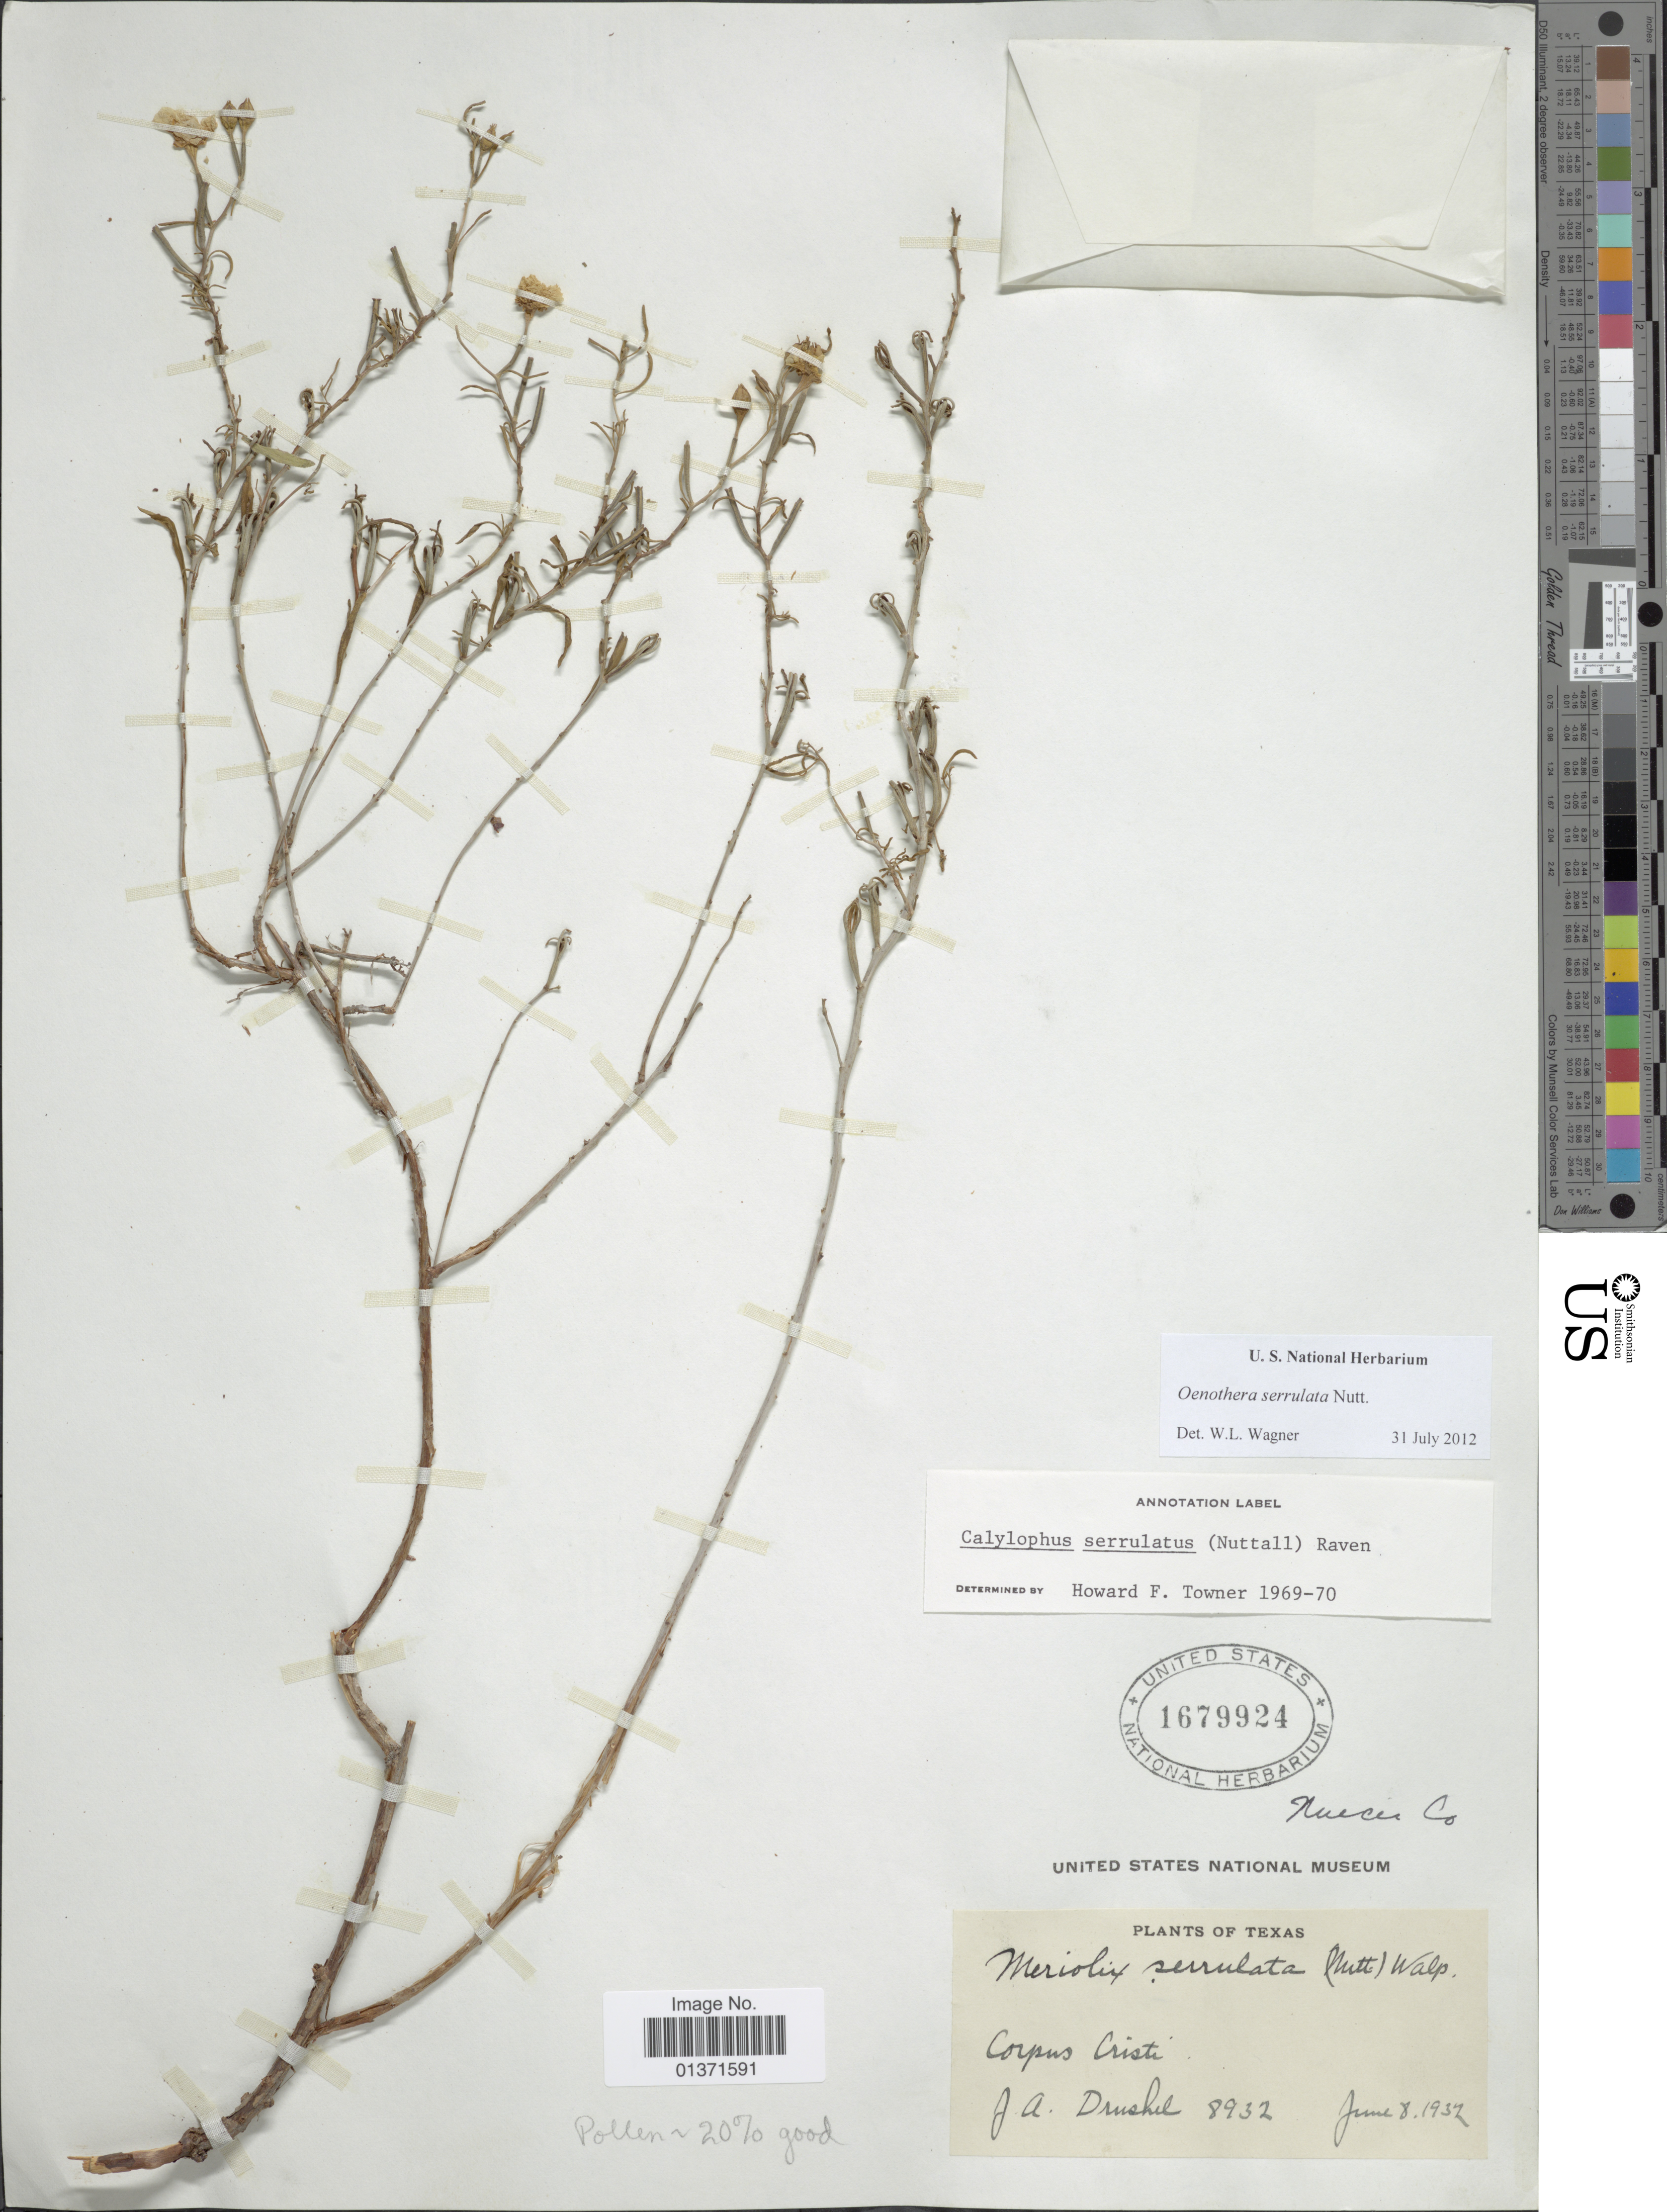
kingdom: Plantae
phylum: Tracheophyta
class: Magnoliopsida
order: Myrtales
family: Onagraceae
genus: Oenothera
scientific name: Oenothera serrulata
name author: Nutt.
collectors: J. A. Drushel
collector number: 8932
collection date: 1932-06-08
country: United States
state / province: Texas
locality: Corpus Cristi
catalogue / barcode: US 1679924